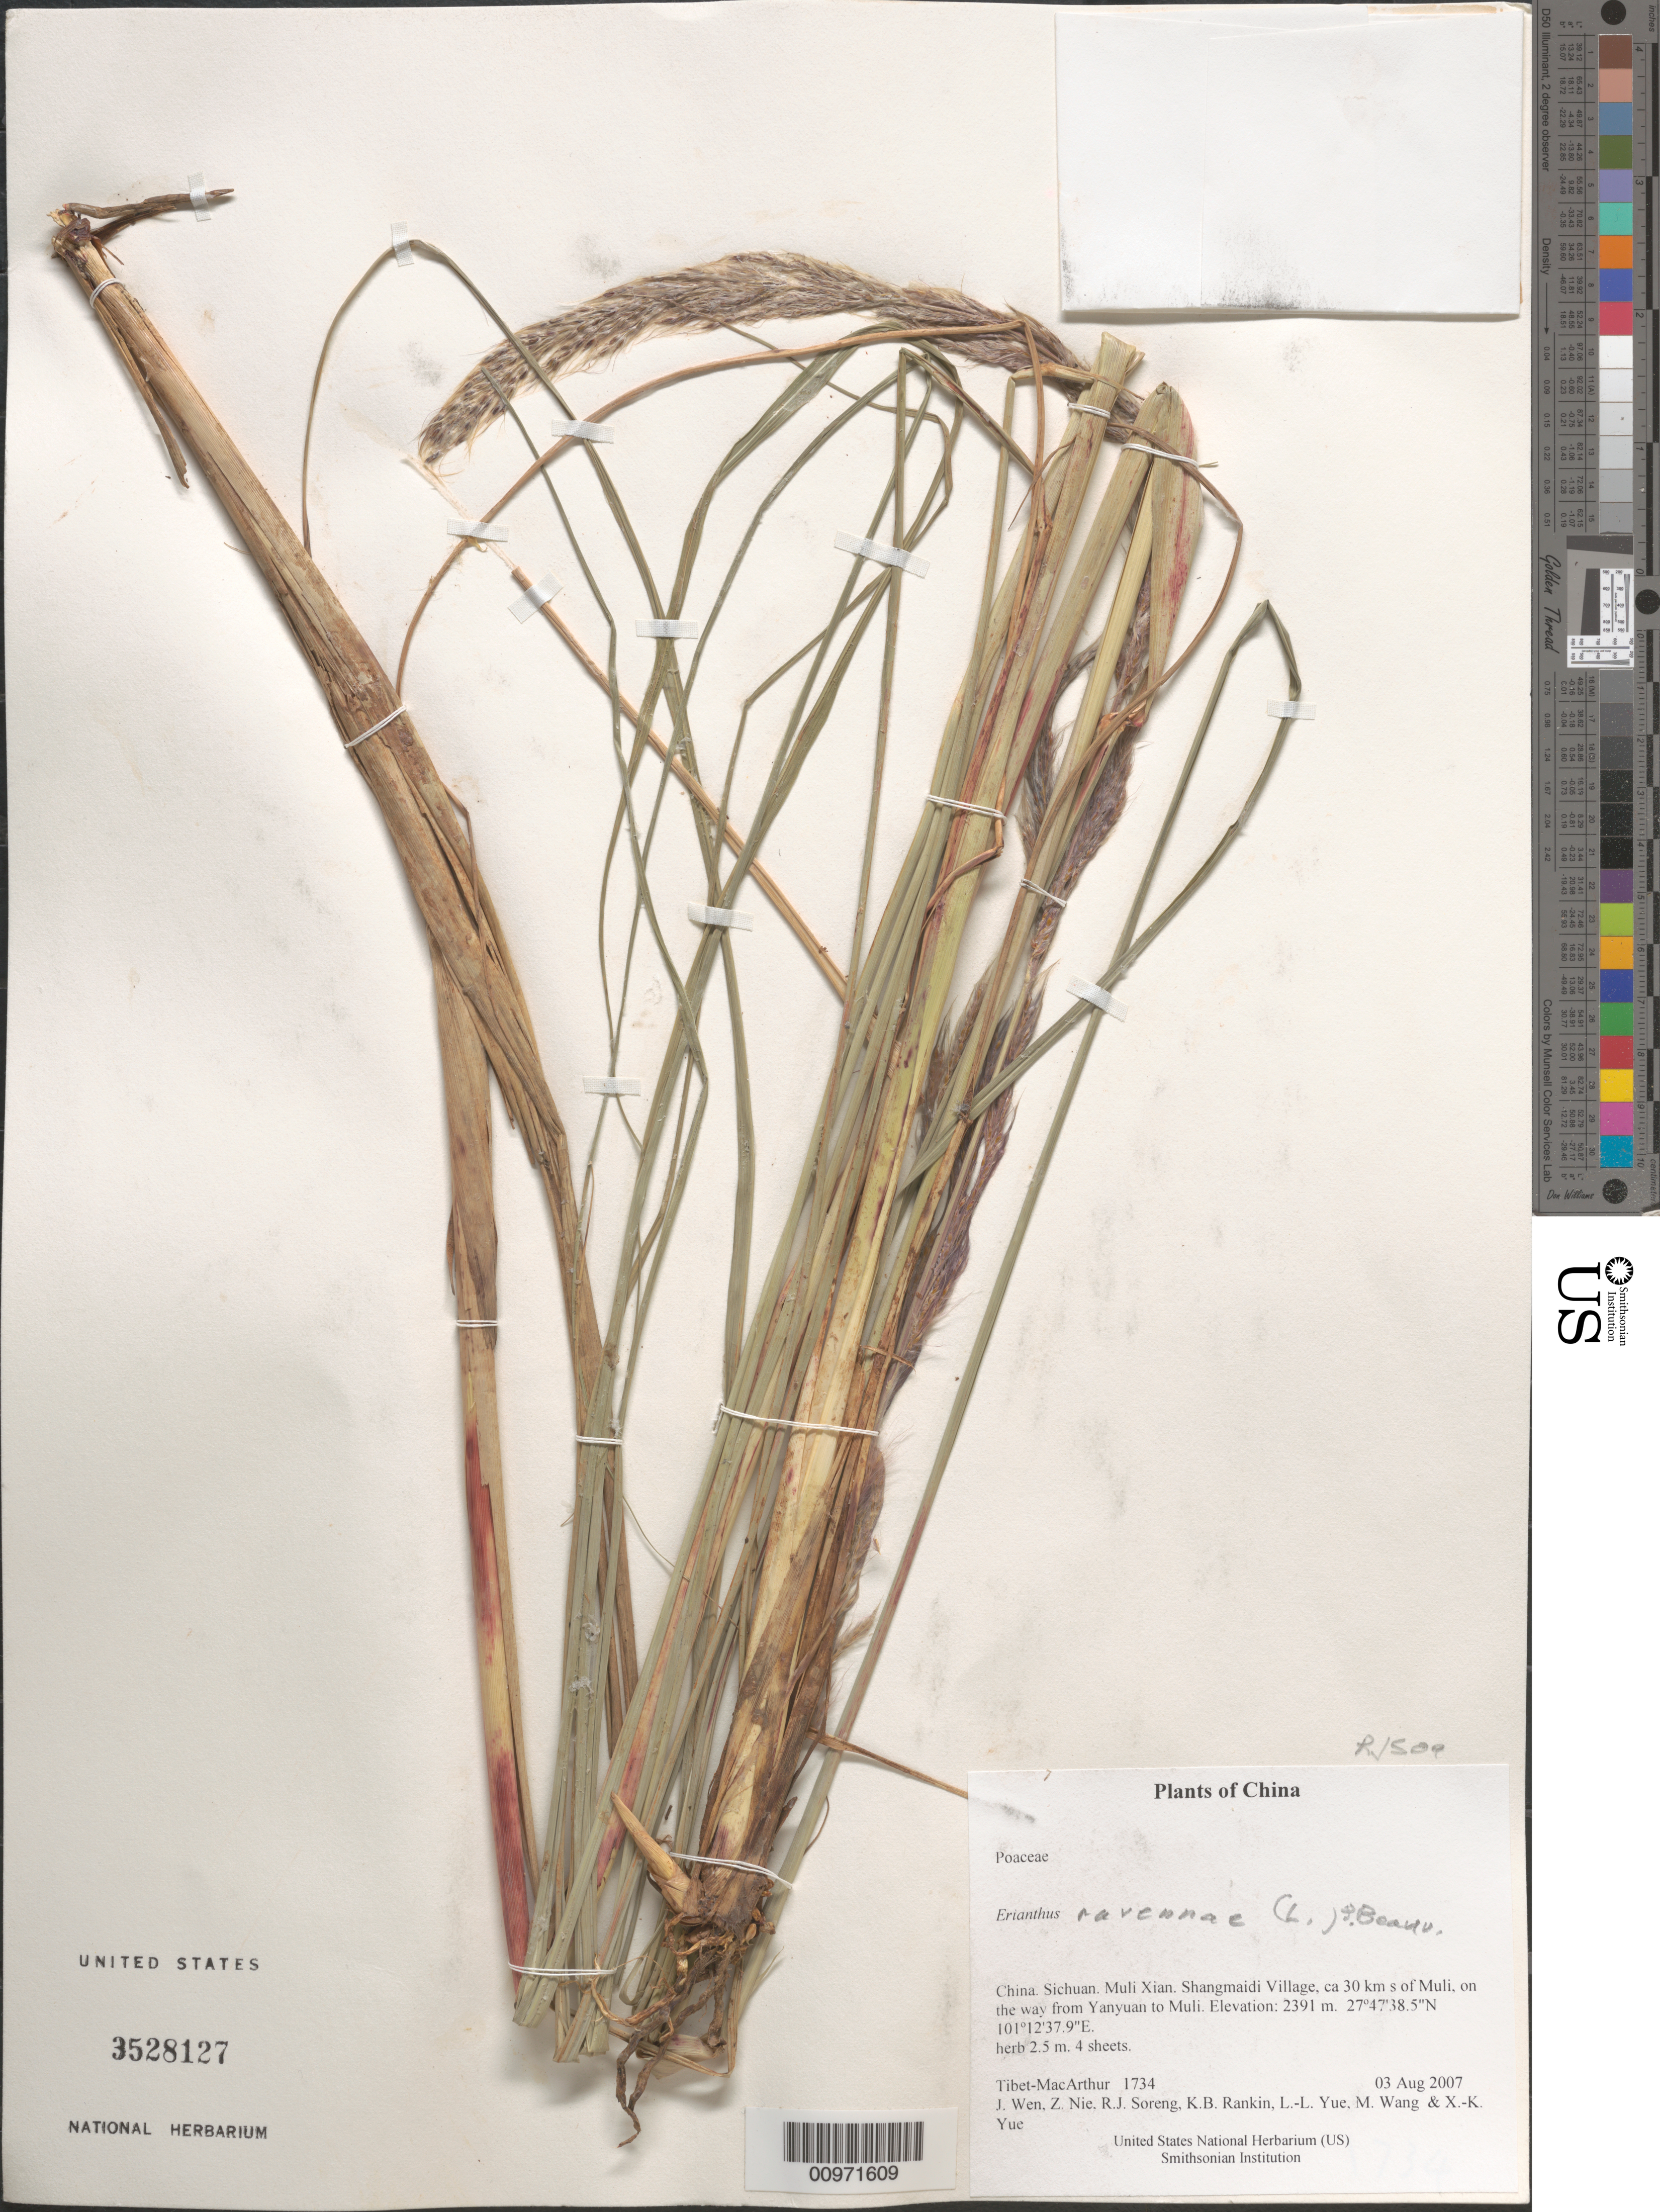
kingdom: Plantae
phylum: Tracheophyta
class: Liliopsida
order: Poales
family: Poaceae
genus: Erianthus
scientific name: Erianthus ravennae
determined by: Soreng, Robert J., Research Associate (BOT), Smithsonian Institution - National Museum of Natural History (UNITED STATES)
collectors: Tibet-MacArthur, J. Wen, Z. Nie, R. J. Soreng, K. Rankin, L. Yue, M. Wang & X. Yue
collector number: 1734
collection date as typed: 03 Aug 2007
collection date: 2007-08-03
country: China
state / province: Sichuan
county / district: Muli Xian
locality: Shangmaidi Village, ca 30 km s of Muli, on the way from Yanyuan to Muli.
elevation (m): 2391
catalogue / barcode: US 3528127